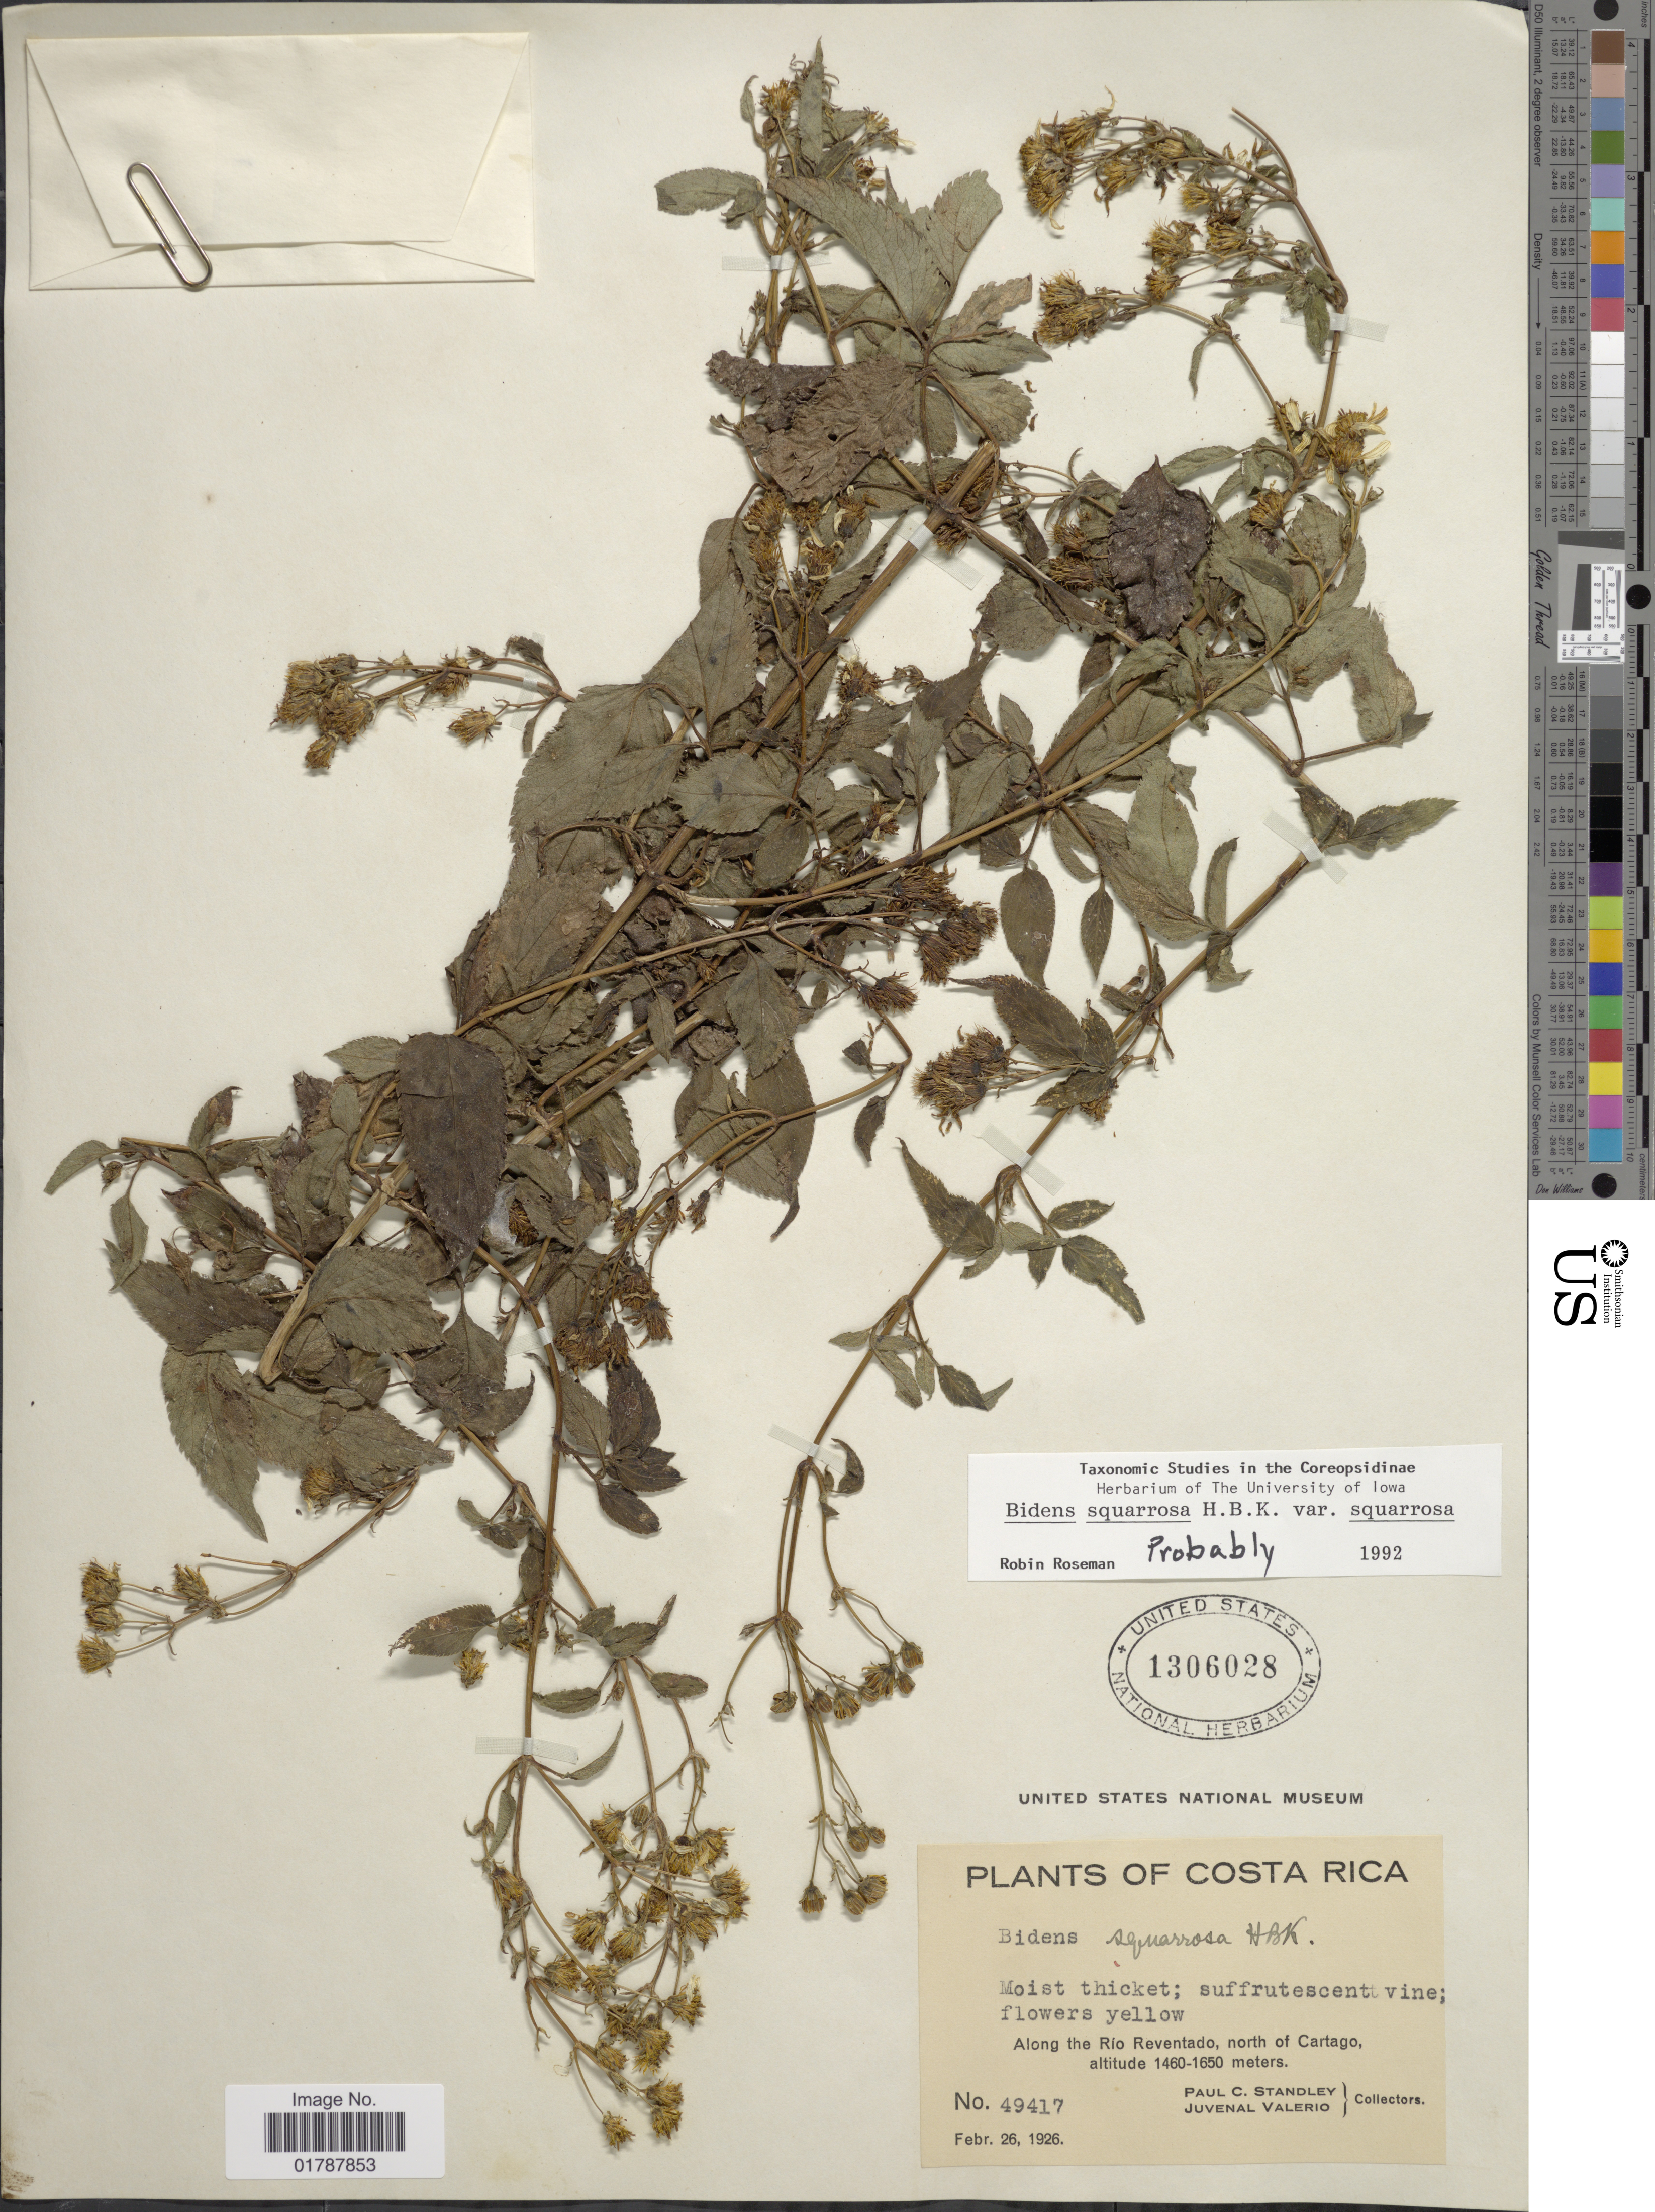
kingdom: Plantae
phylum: Tracheophyta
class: Magnoliopsida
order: Asterales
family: Asteraceae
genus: Bidens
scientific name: Bidens squarrosa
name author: Kunth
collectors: P. C. Standley & J. Valerio R.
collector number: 49417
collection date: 1926-02-26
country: Costa Rica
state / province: Cartago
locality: Along the Rio Reventado, north of Cartago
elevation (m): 1460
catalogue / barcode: US 1306028